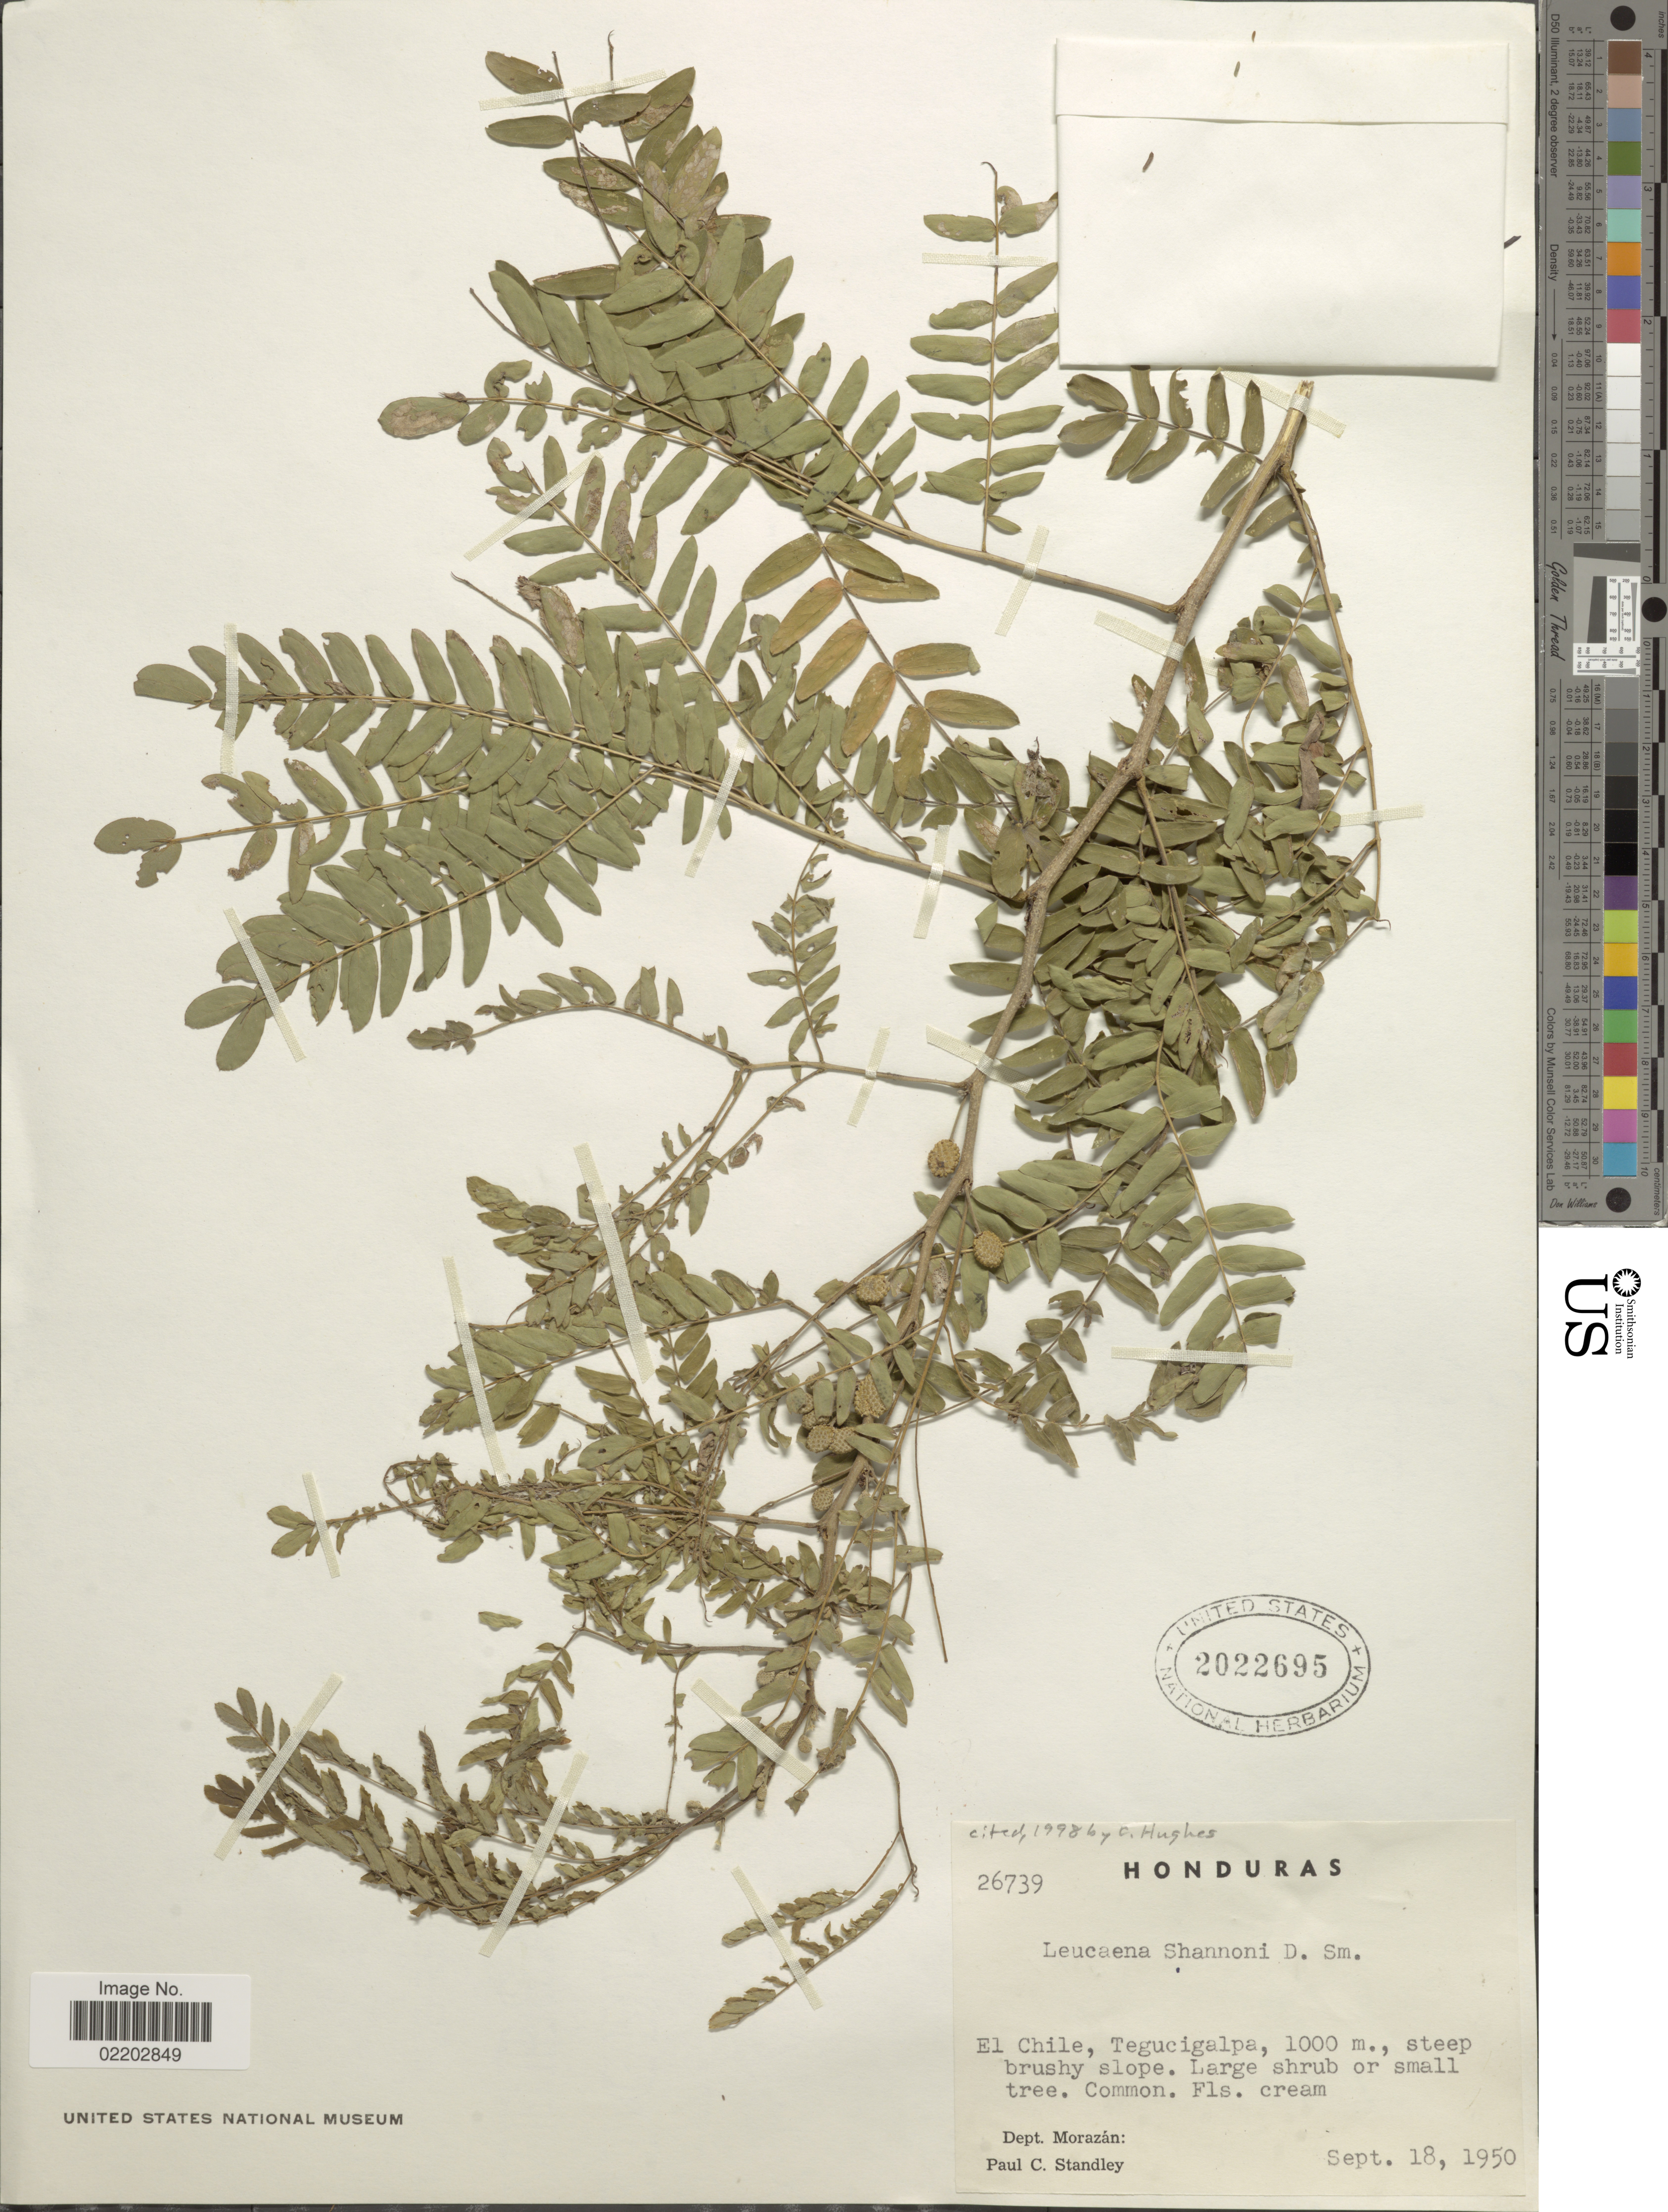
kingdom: Plantae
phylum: Tracheophyta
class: Magnoliopsida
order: Fabales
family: Fabaceae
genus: Leucaena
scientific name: Leucaena shannonii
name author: Donn. Sm.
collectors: P. C. Standley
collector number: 26739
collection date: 1950-09-18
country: Honduras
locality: El chile, Tegucigalpa, steep brsuhy slope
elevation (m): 1000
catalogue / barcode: US 2022695